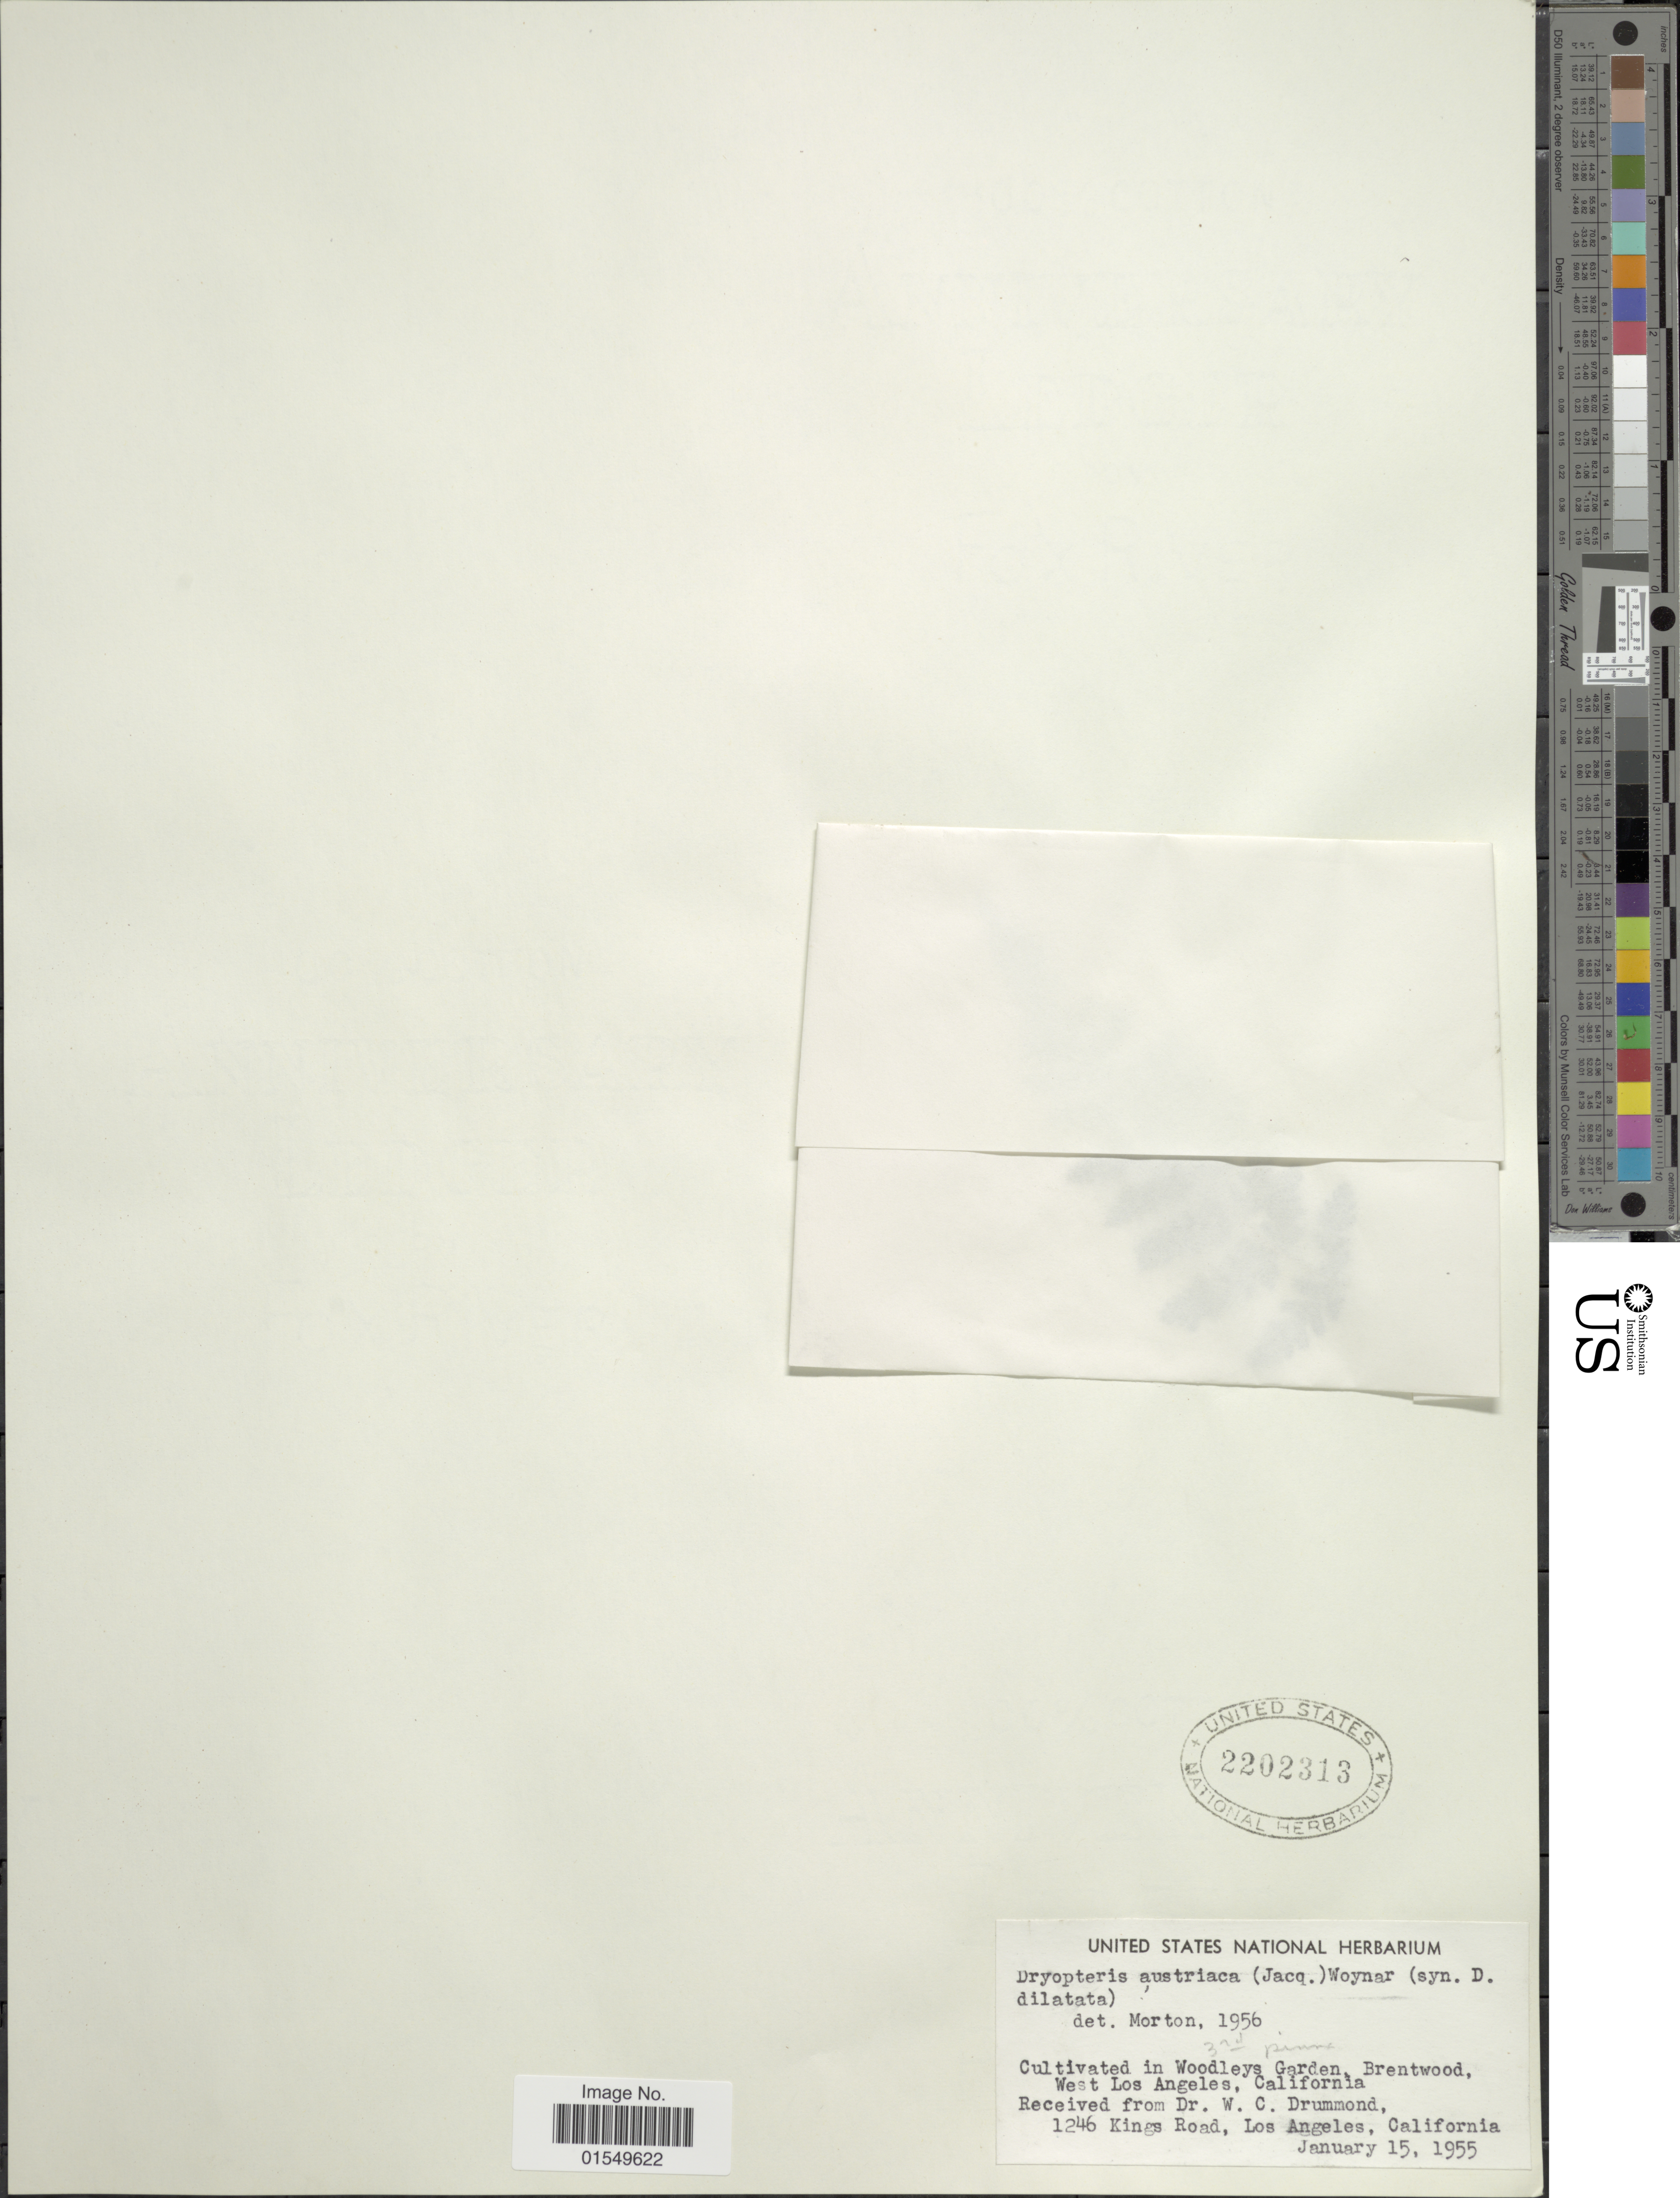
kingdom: Plantae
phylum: Tracheophyta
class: Polypodiopsida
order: Polypodiales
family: Dryopteridaceae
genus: Dryopteris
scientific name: Dryopteris carthusiana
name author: (Villars) H.P. Fuchs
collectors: U.S. National Herbarium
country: United States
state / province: California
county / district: Los Angeles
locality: Woodleys Garden, Brentwood, West Los Angeles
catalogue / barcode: US 2202313